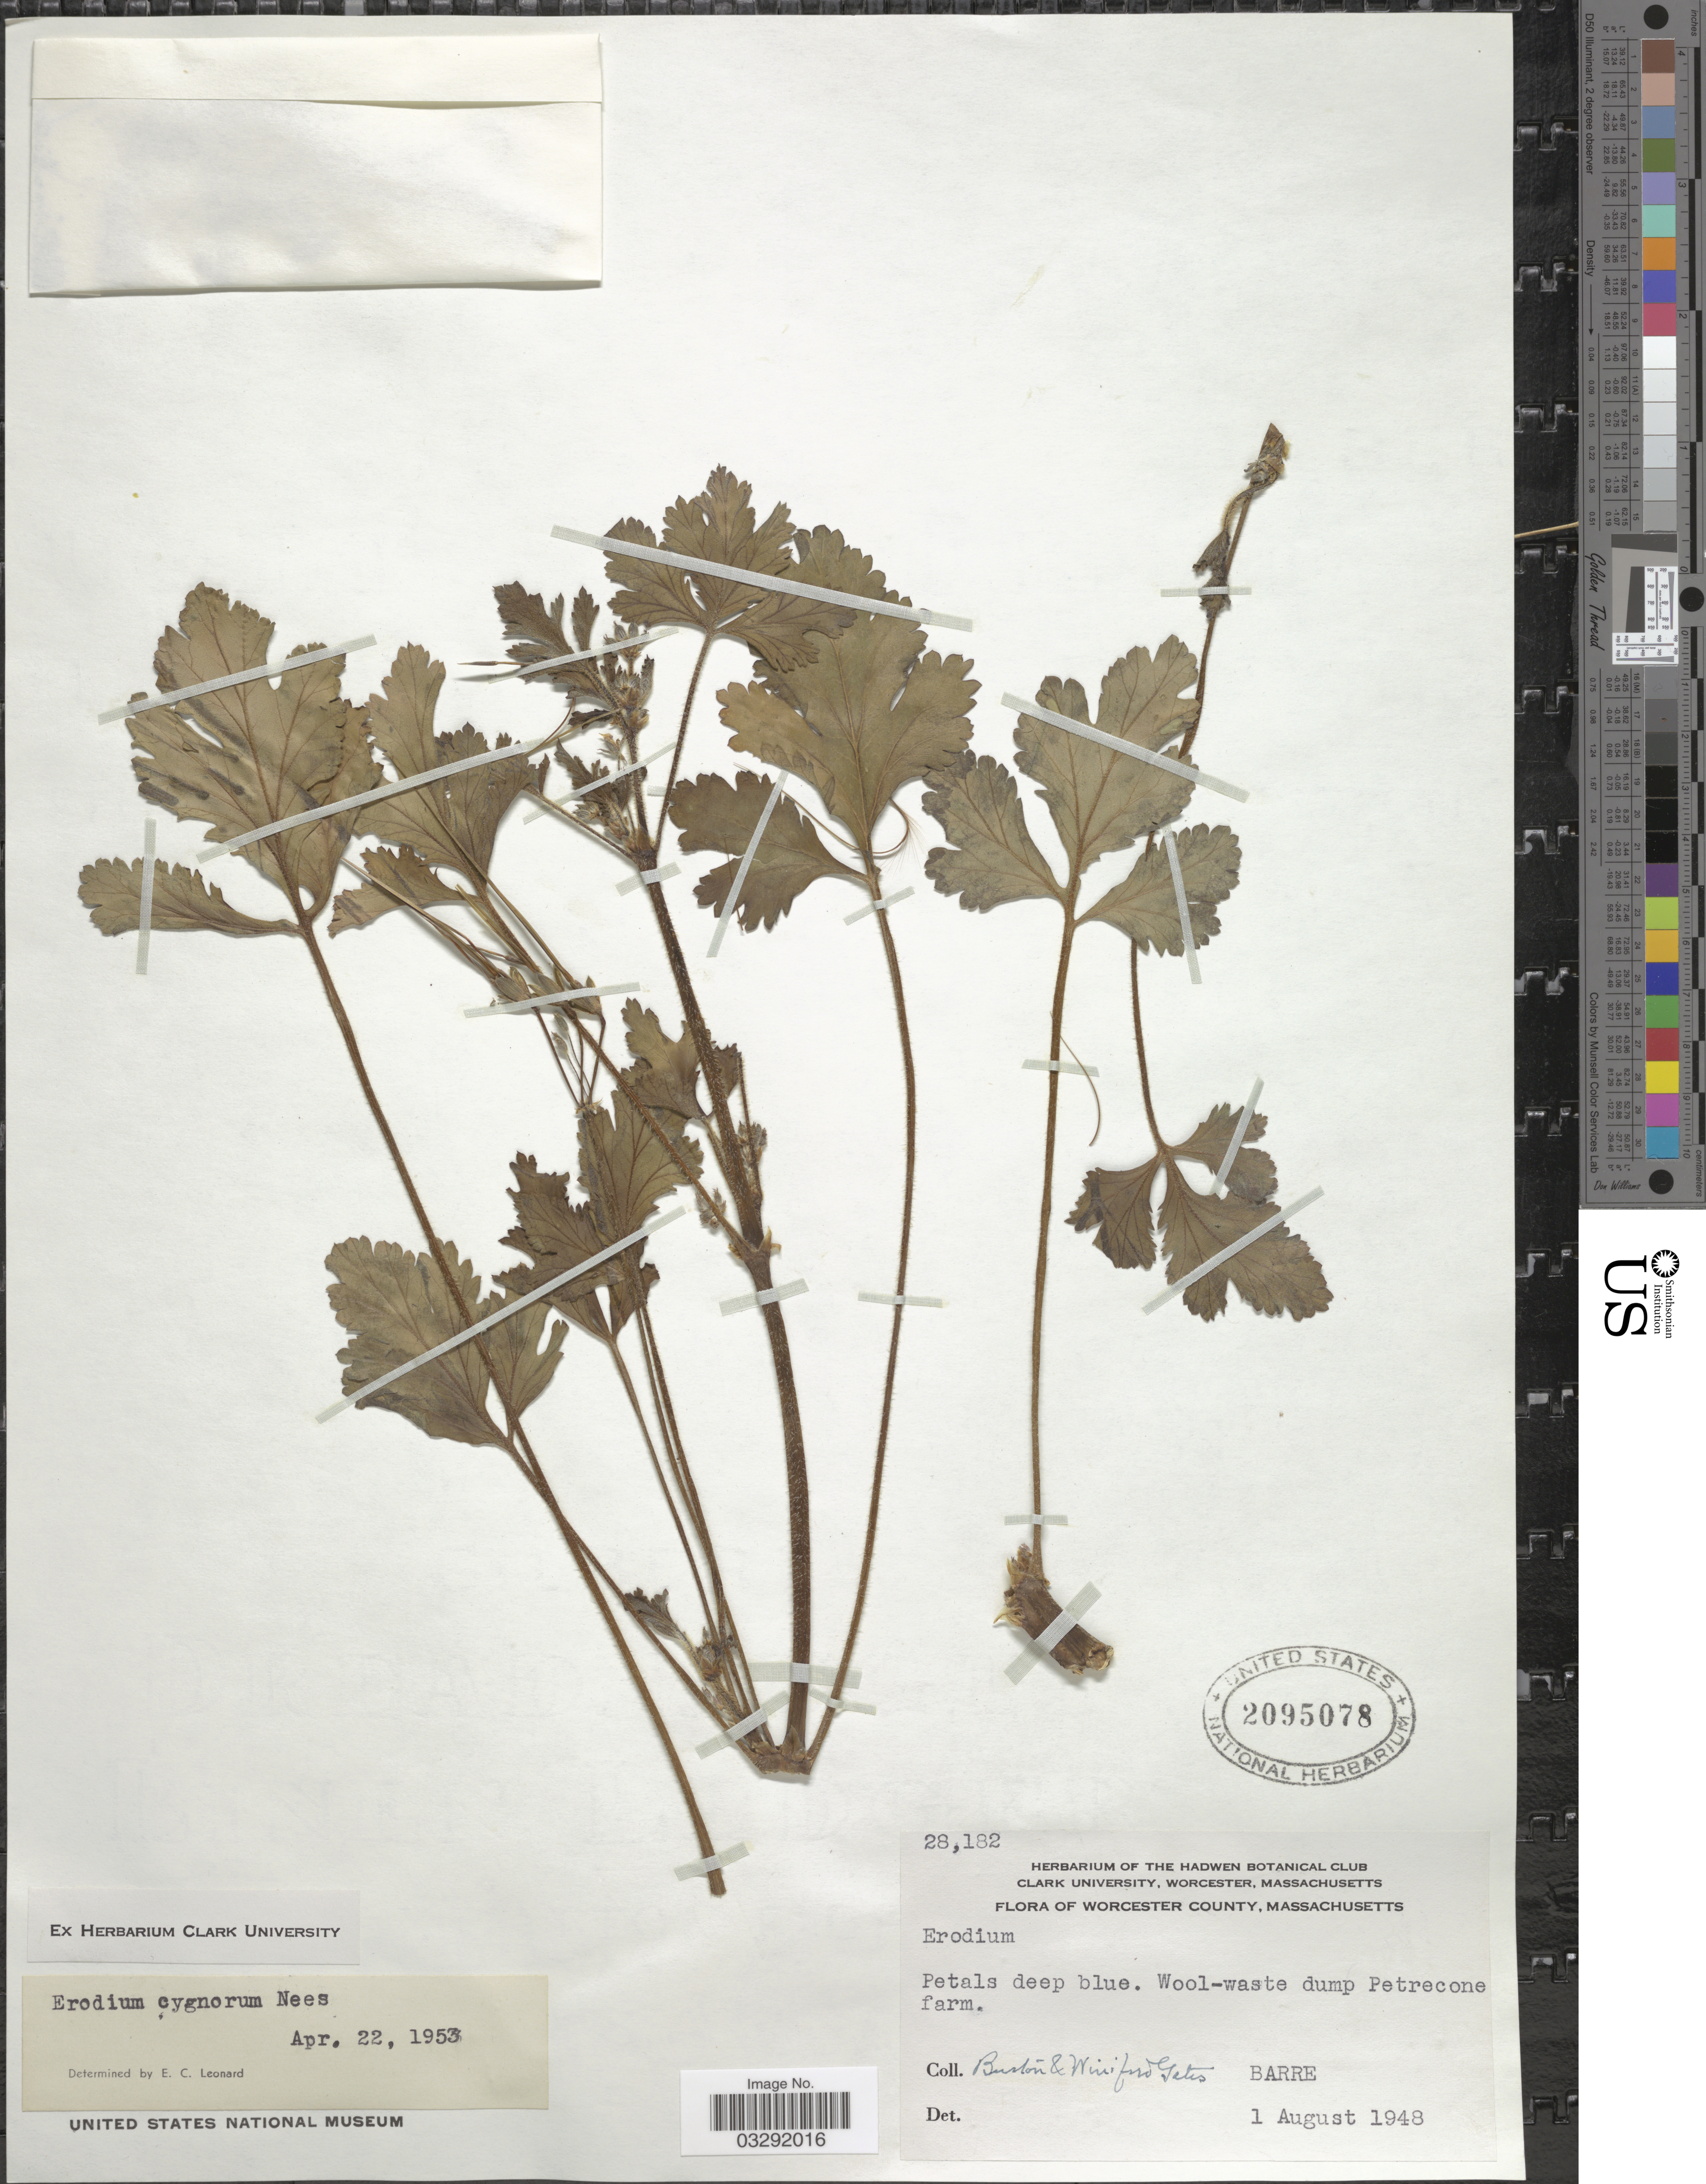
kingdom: Plantae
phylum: Tracheophyta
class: Magnoliopsida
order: Geraniales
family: Geraniaceae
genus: Erodium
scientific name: Erodium cygnorum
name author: Nees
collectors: B. N. Gates & W. Gates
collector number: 28182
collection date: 1948-08-01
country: United States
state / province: Massachusetts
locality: Worcester County. Wool-waste dump Petrecone farm. Barre.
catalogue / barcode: US 2095078